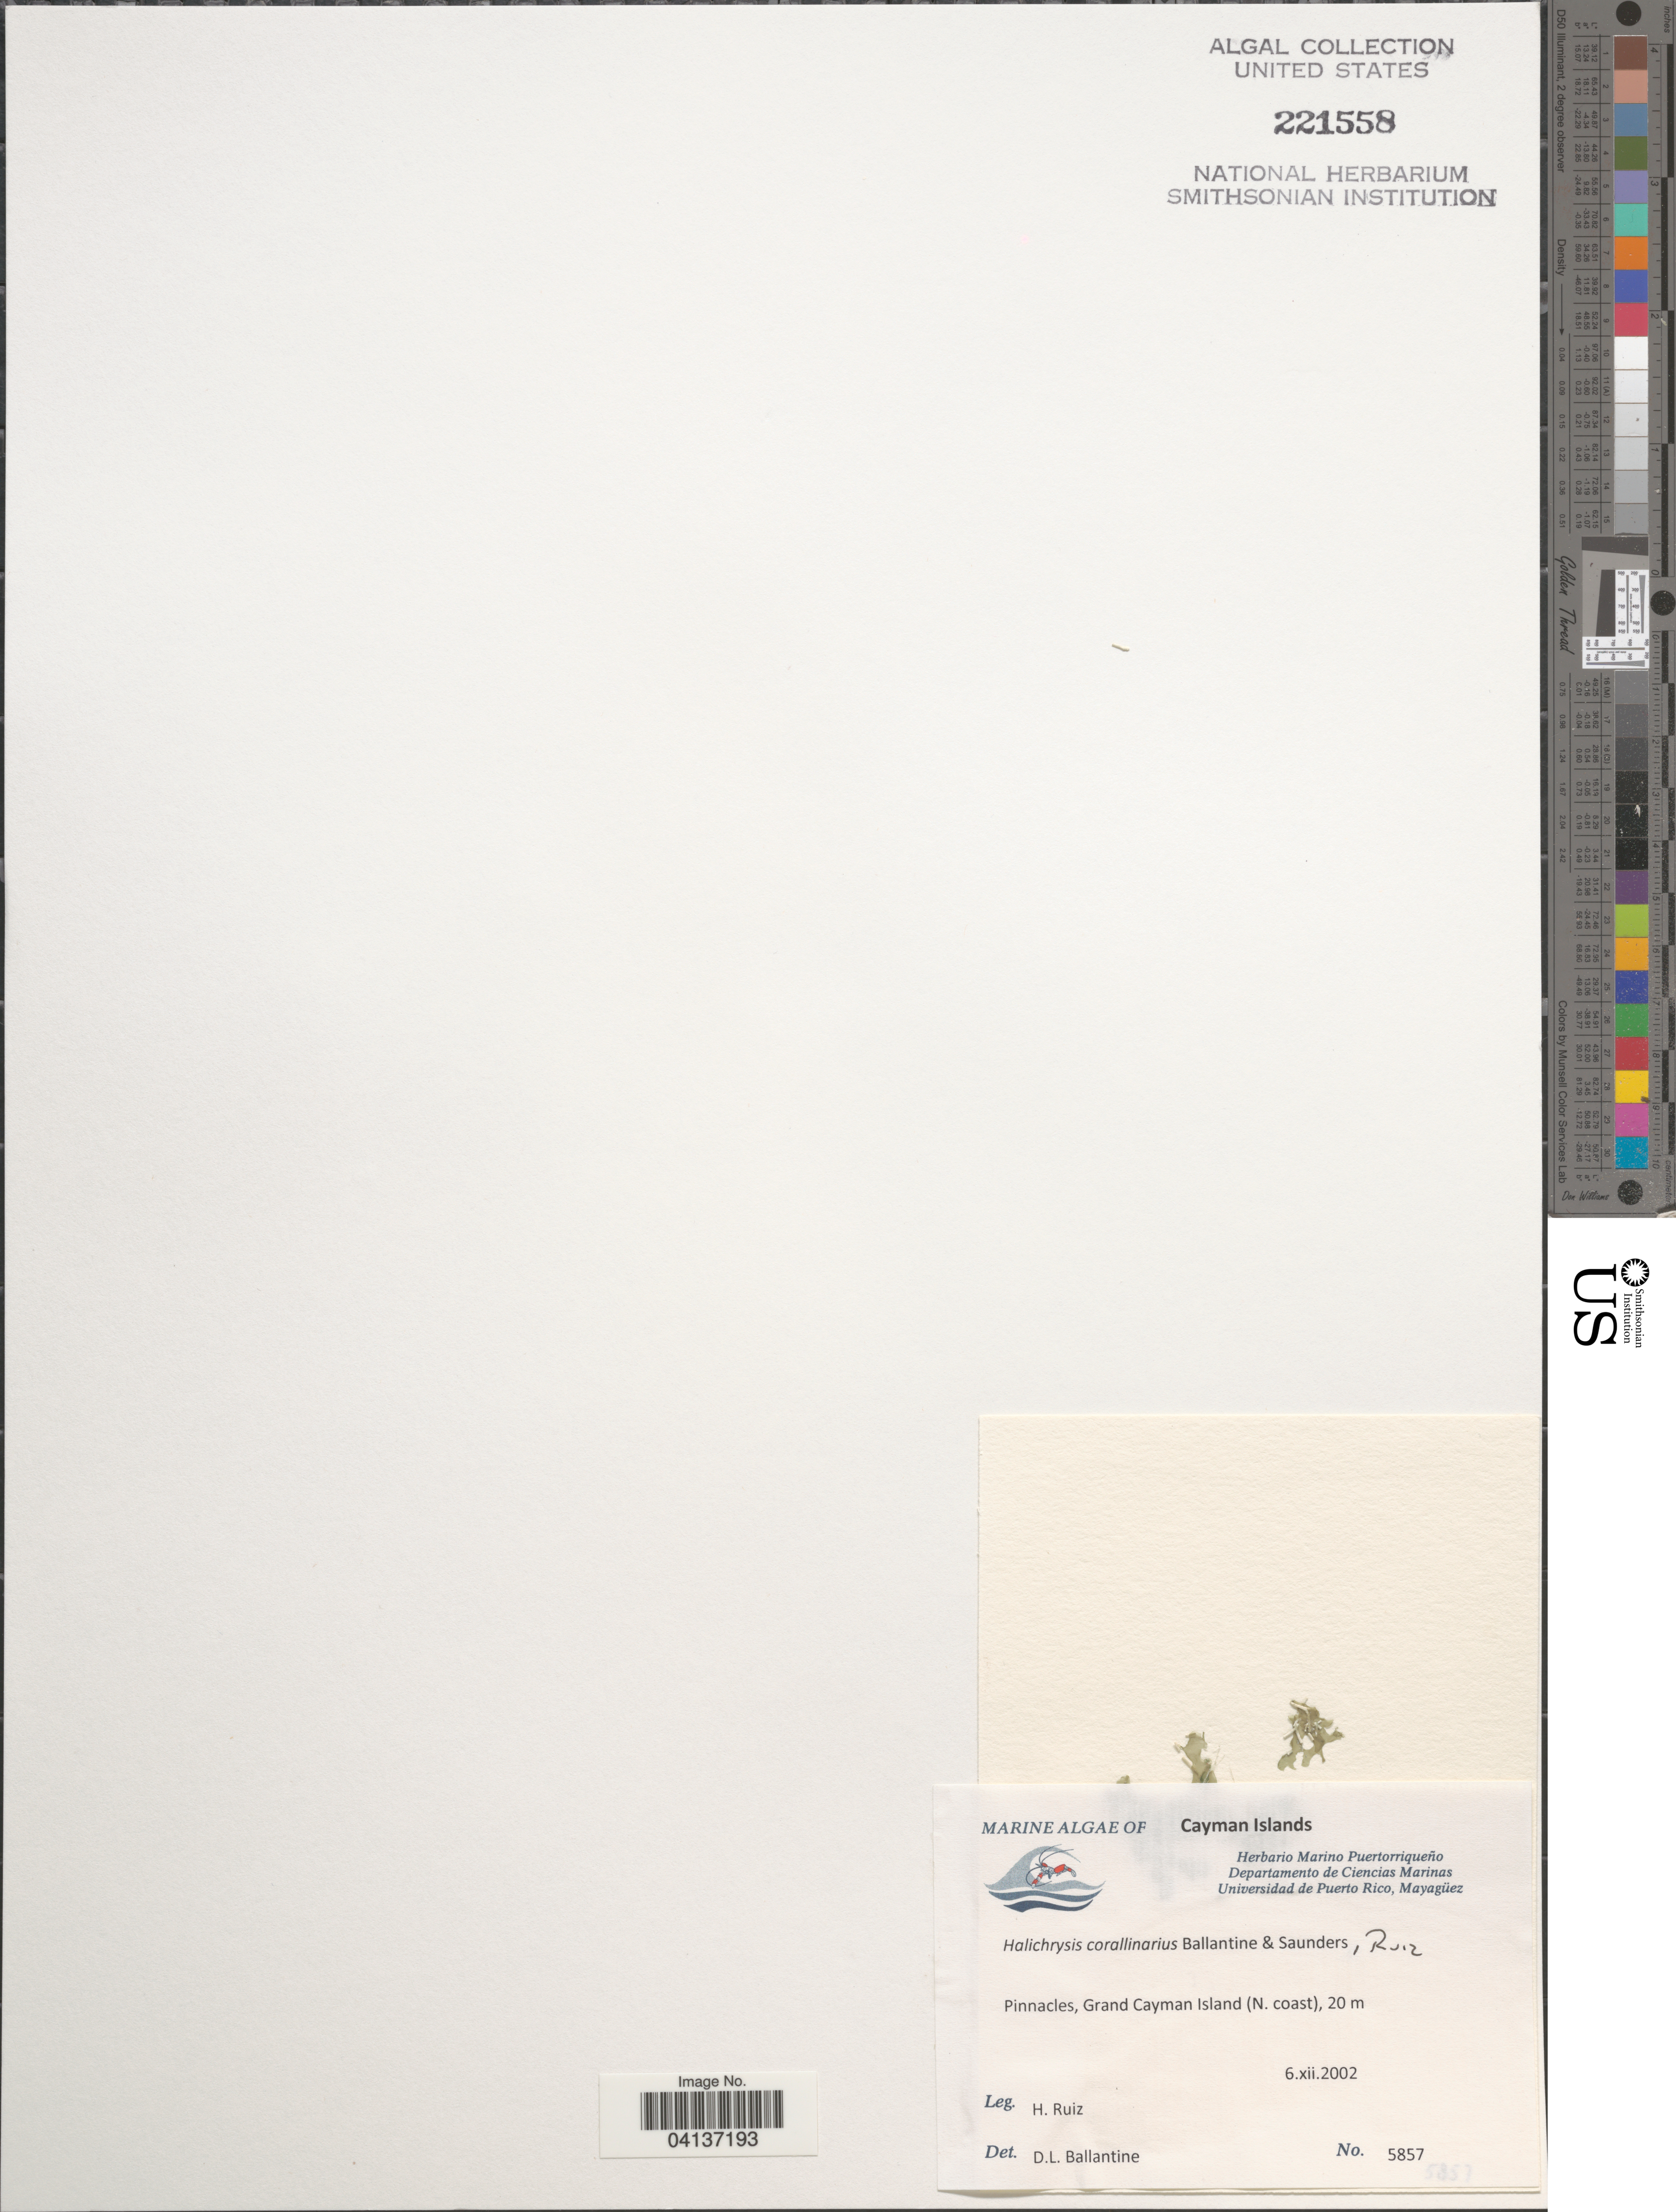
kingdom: Plantae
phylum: Rhodophyta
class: Florideophyceae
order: Rhodymeniales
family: Rhodymeniaceae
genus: Halichrysis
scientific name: Halichrysis corallinarius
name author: D.L. Ballant. et al.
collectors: H. Ruiz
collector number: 5857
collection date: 2002-12-06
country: Cayman Islands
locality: Pinnacles, Grand Cayman Island (N. coast).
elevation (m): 20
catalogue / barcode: US 221558